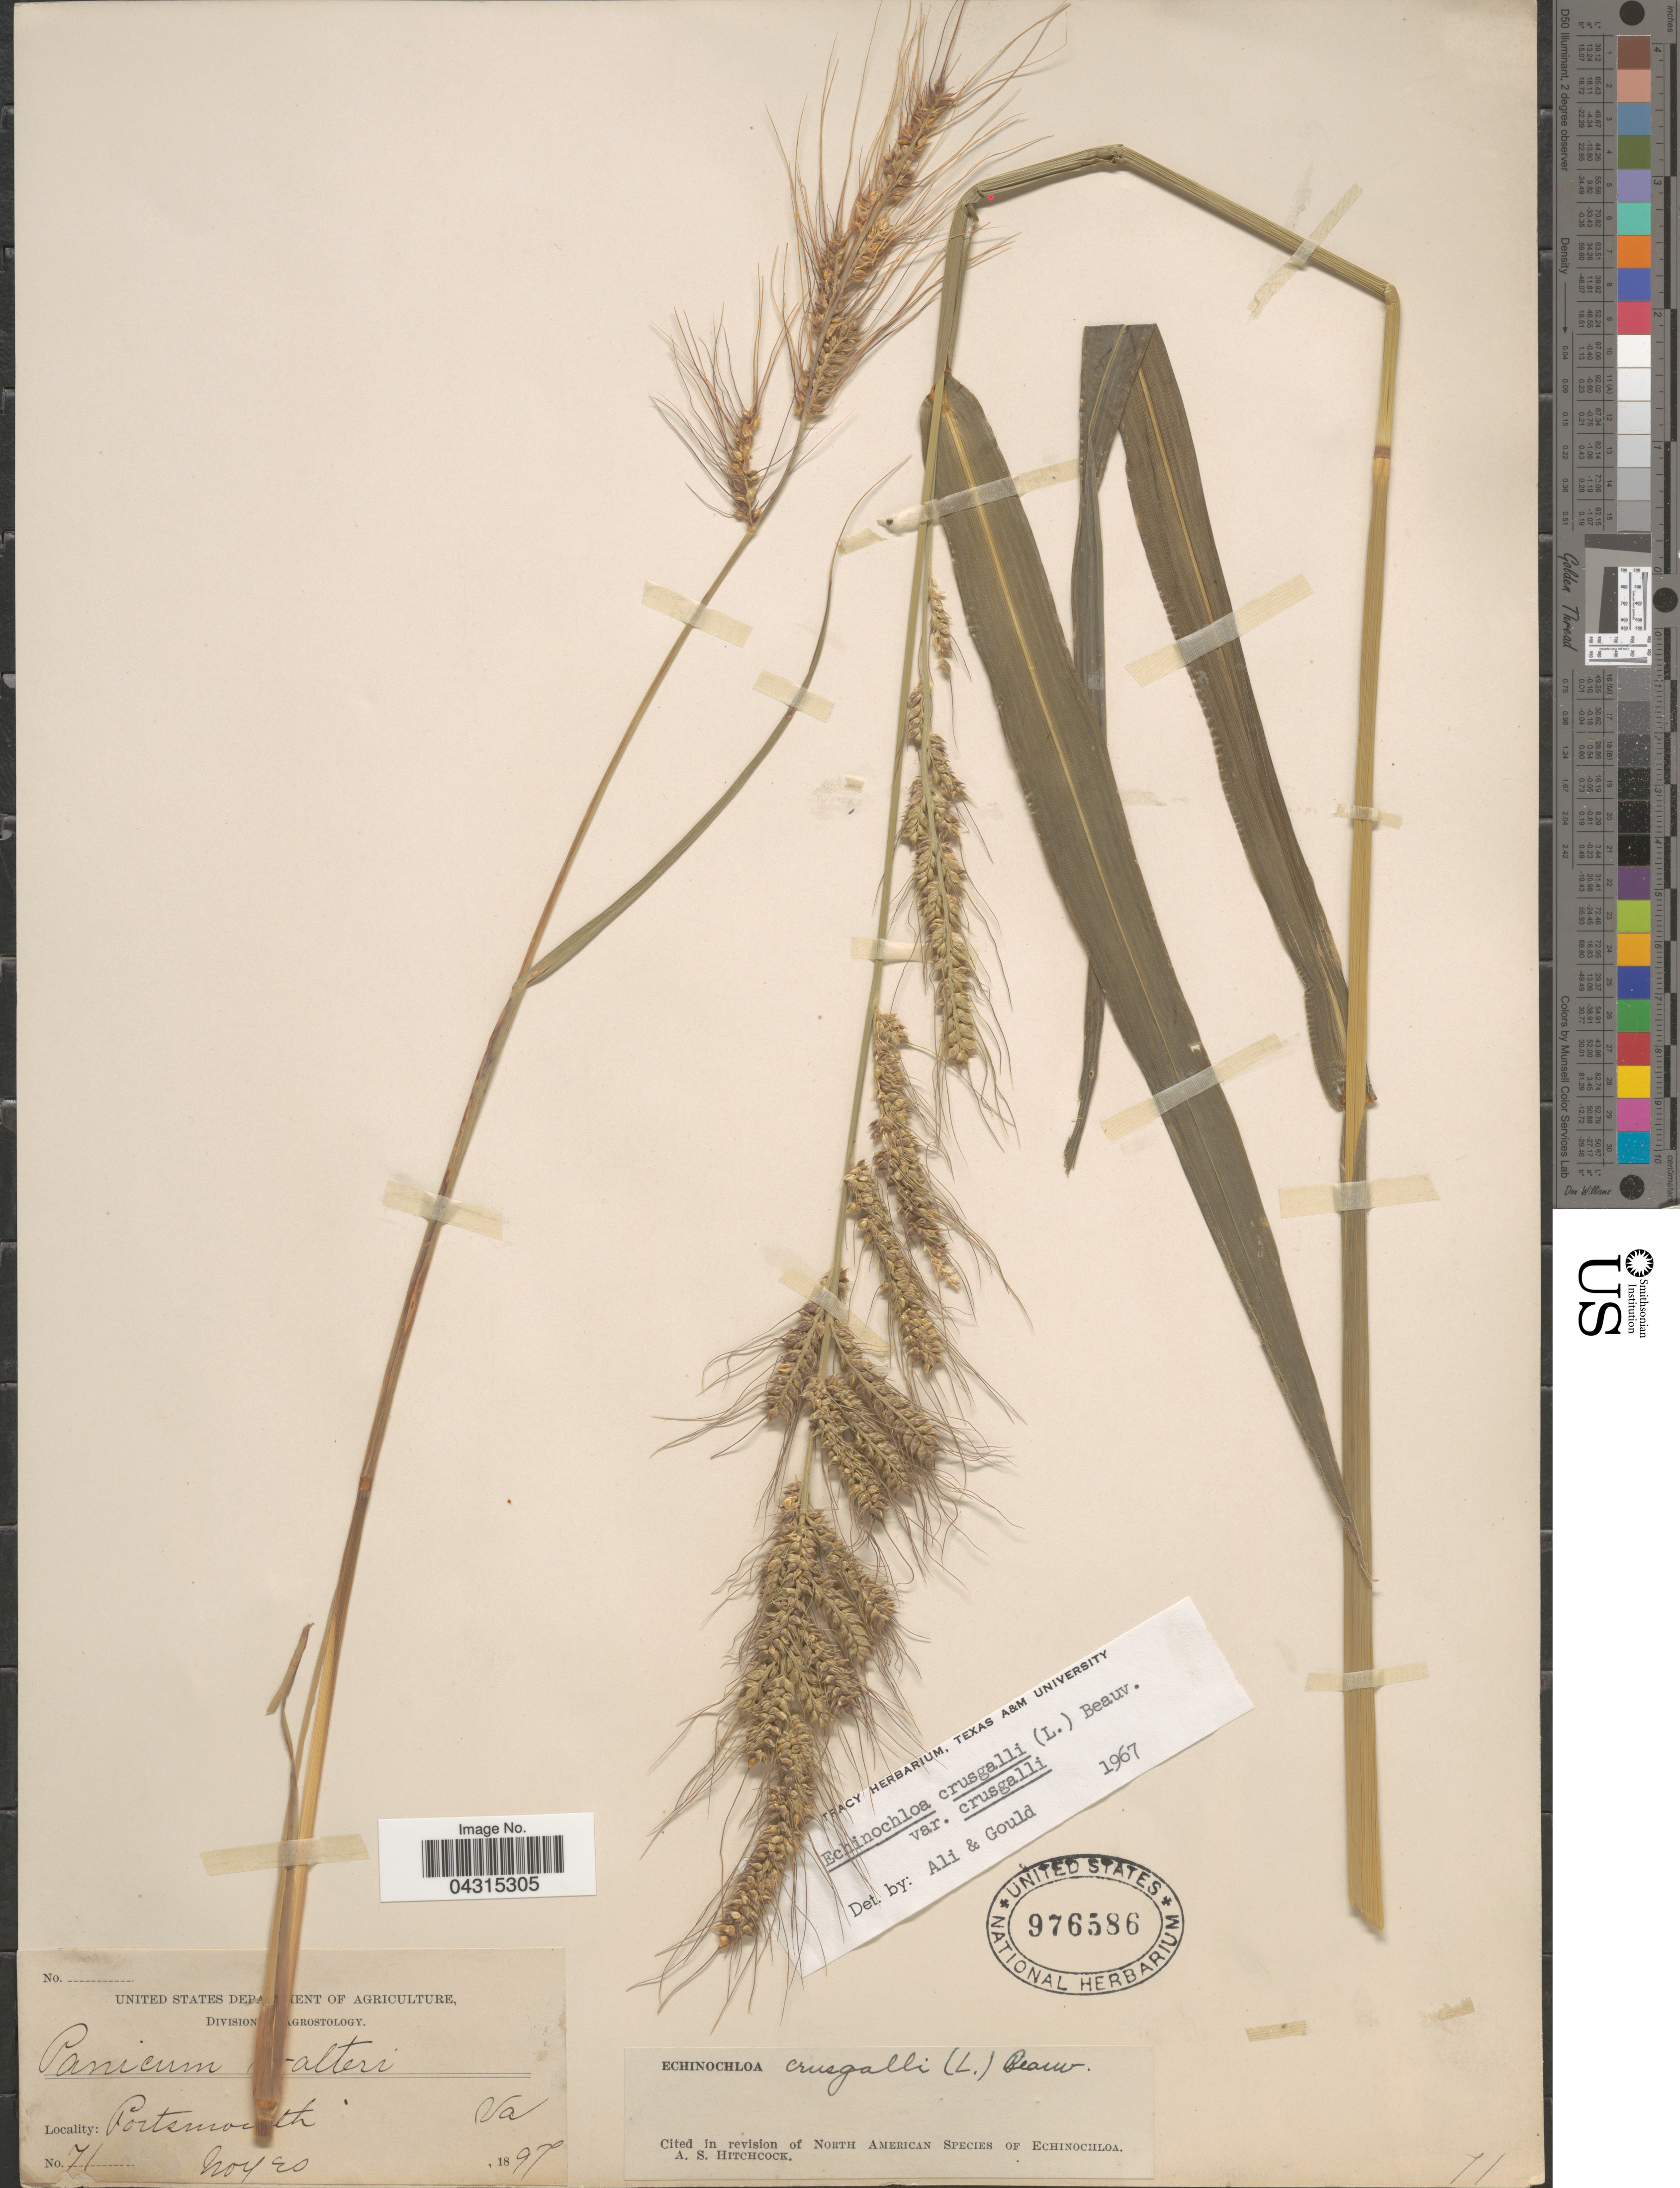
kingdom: Plantae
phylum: Tracheophyta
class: Liliopsida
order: Poales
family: Poaceae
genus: Echinochloa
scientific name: Echinochloa crus-galli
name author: (L.) P. Beauv.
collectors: Noyes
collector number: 71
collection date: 1897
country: United States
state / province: Virginia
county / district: City of Portsmouth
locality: Portsmouth.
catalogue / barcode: US 976586